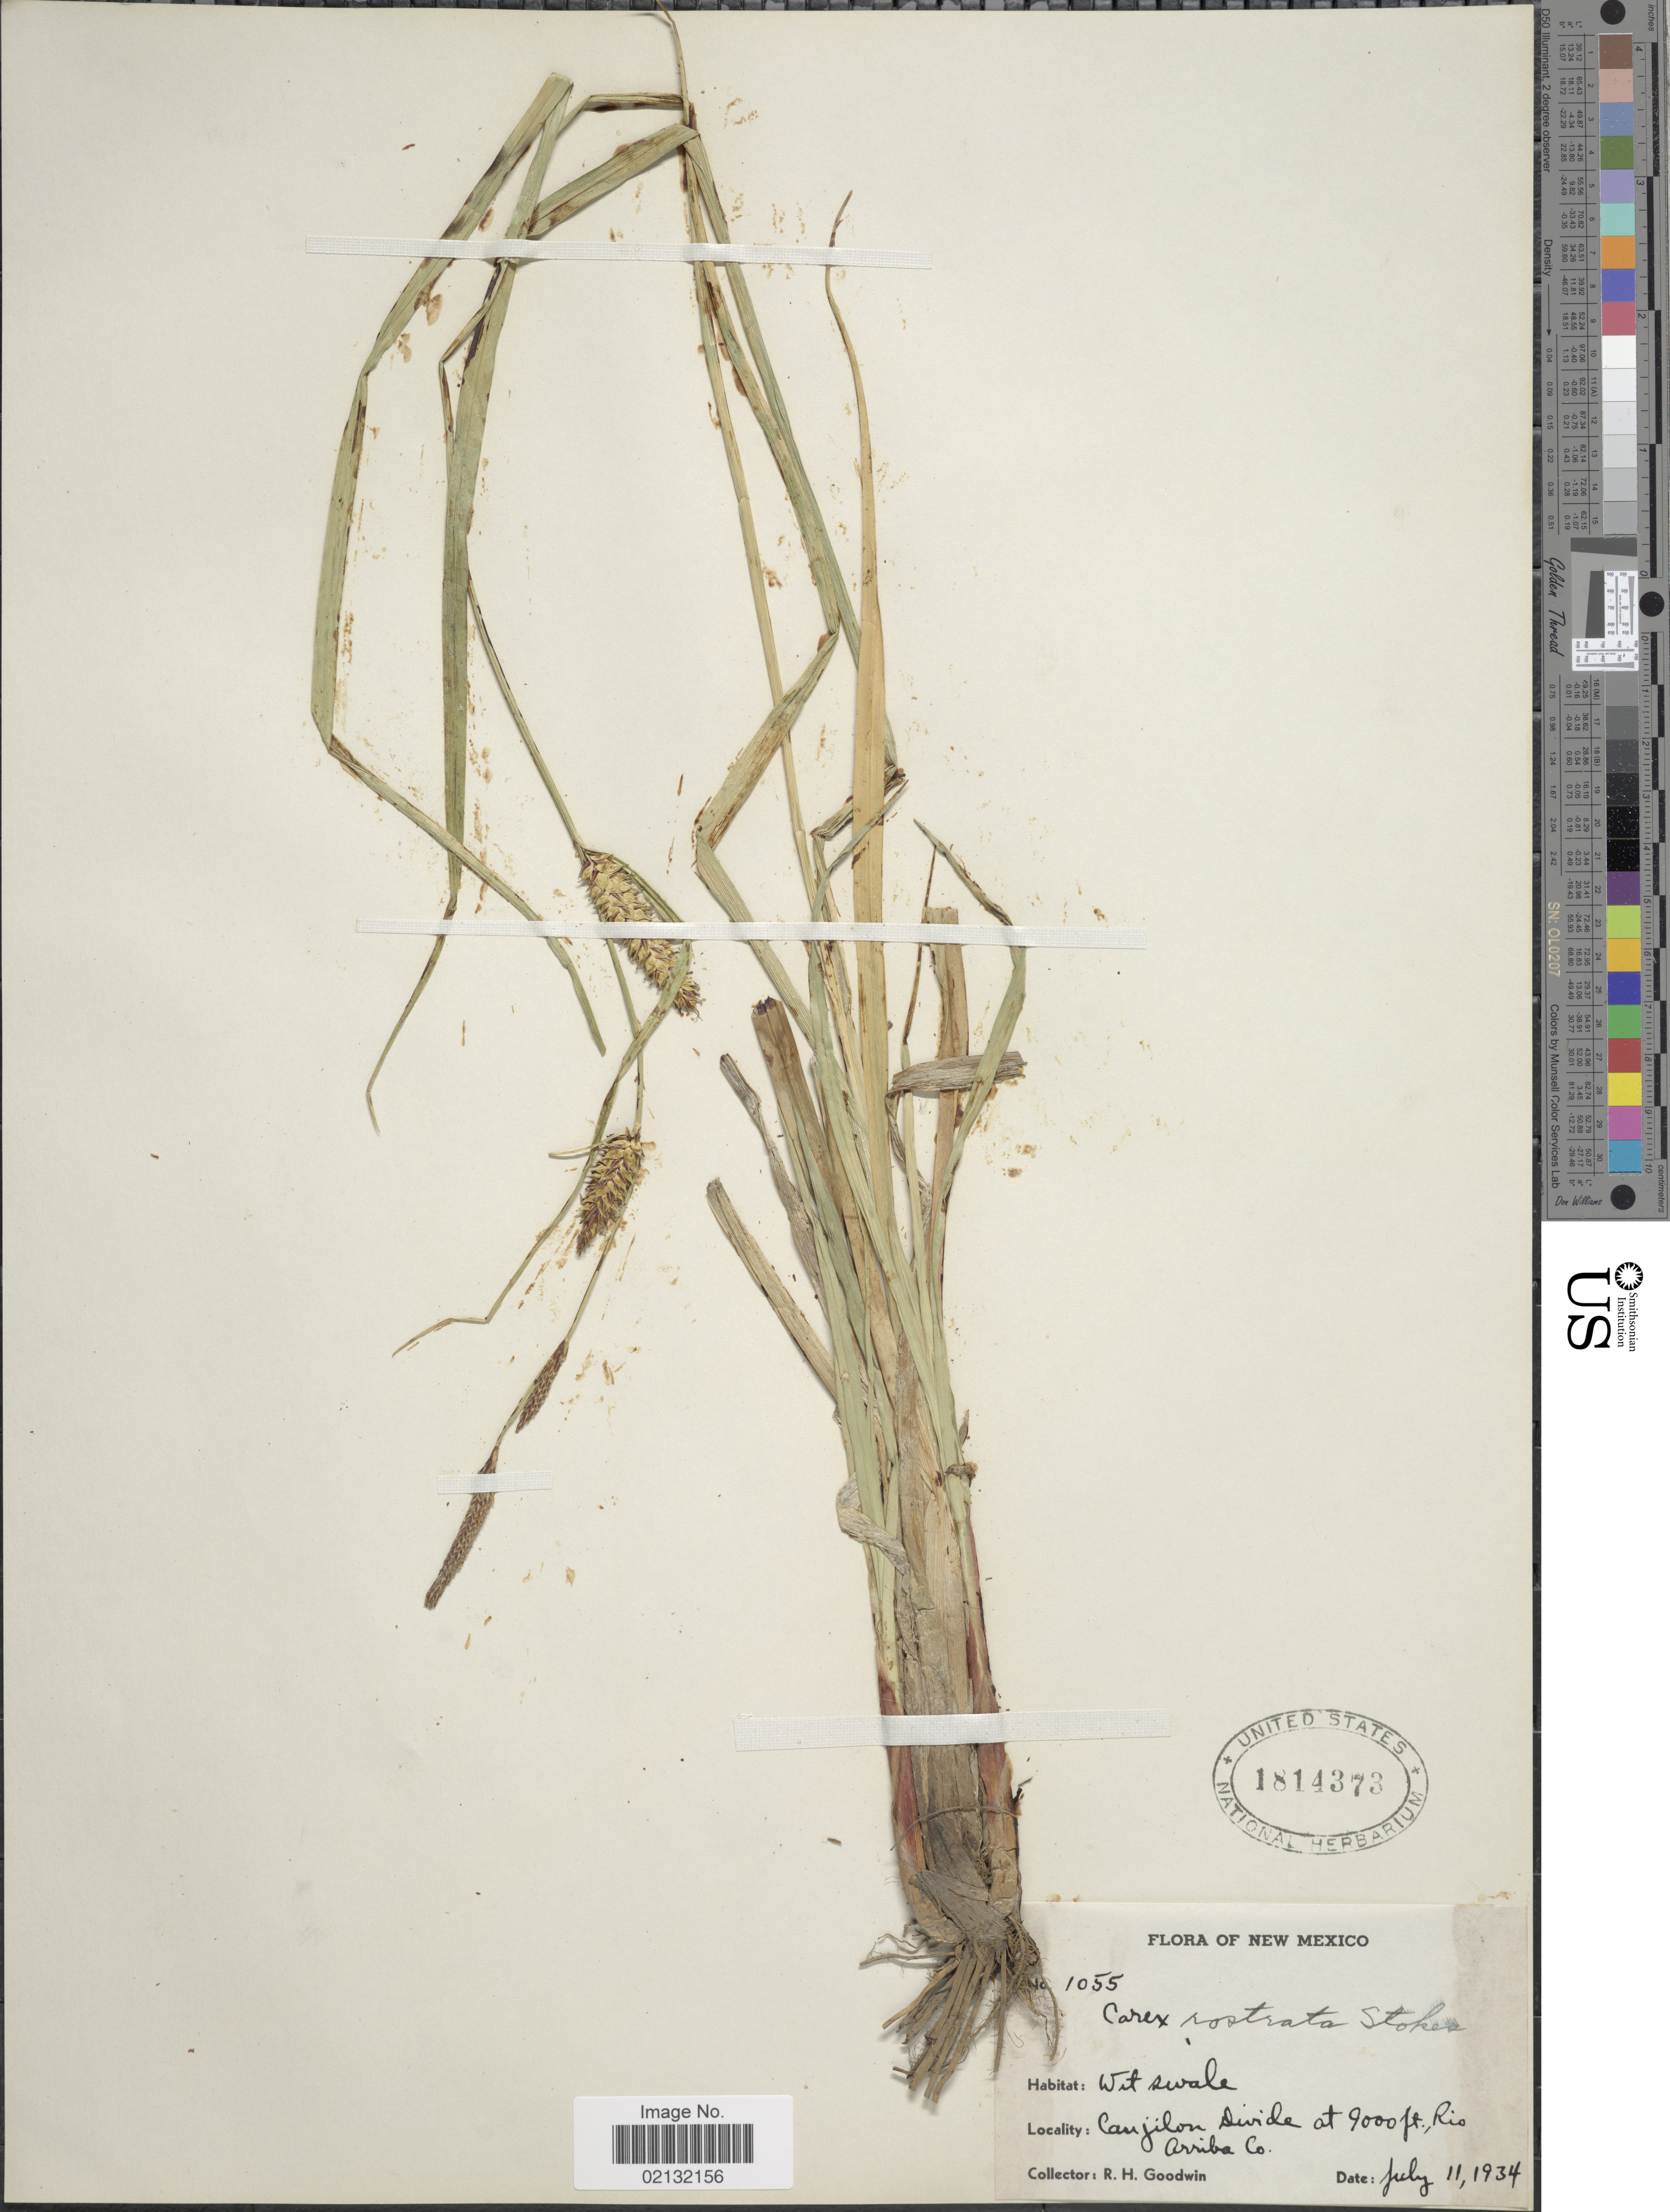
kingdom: Plantae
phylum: Tracheophyta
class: Liliopsida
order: Poales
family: Cyperaceae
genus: Carex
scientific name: Carex rostrata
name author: Stokes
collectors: R. Goodwin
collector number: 1055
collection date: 1934-07-11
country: United States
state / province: New Mexico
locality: New Mexico. Canjilon Divide, Arriba Co.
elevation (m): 2743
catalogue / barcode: US 1814373